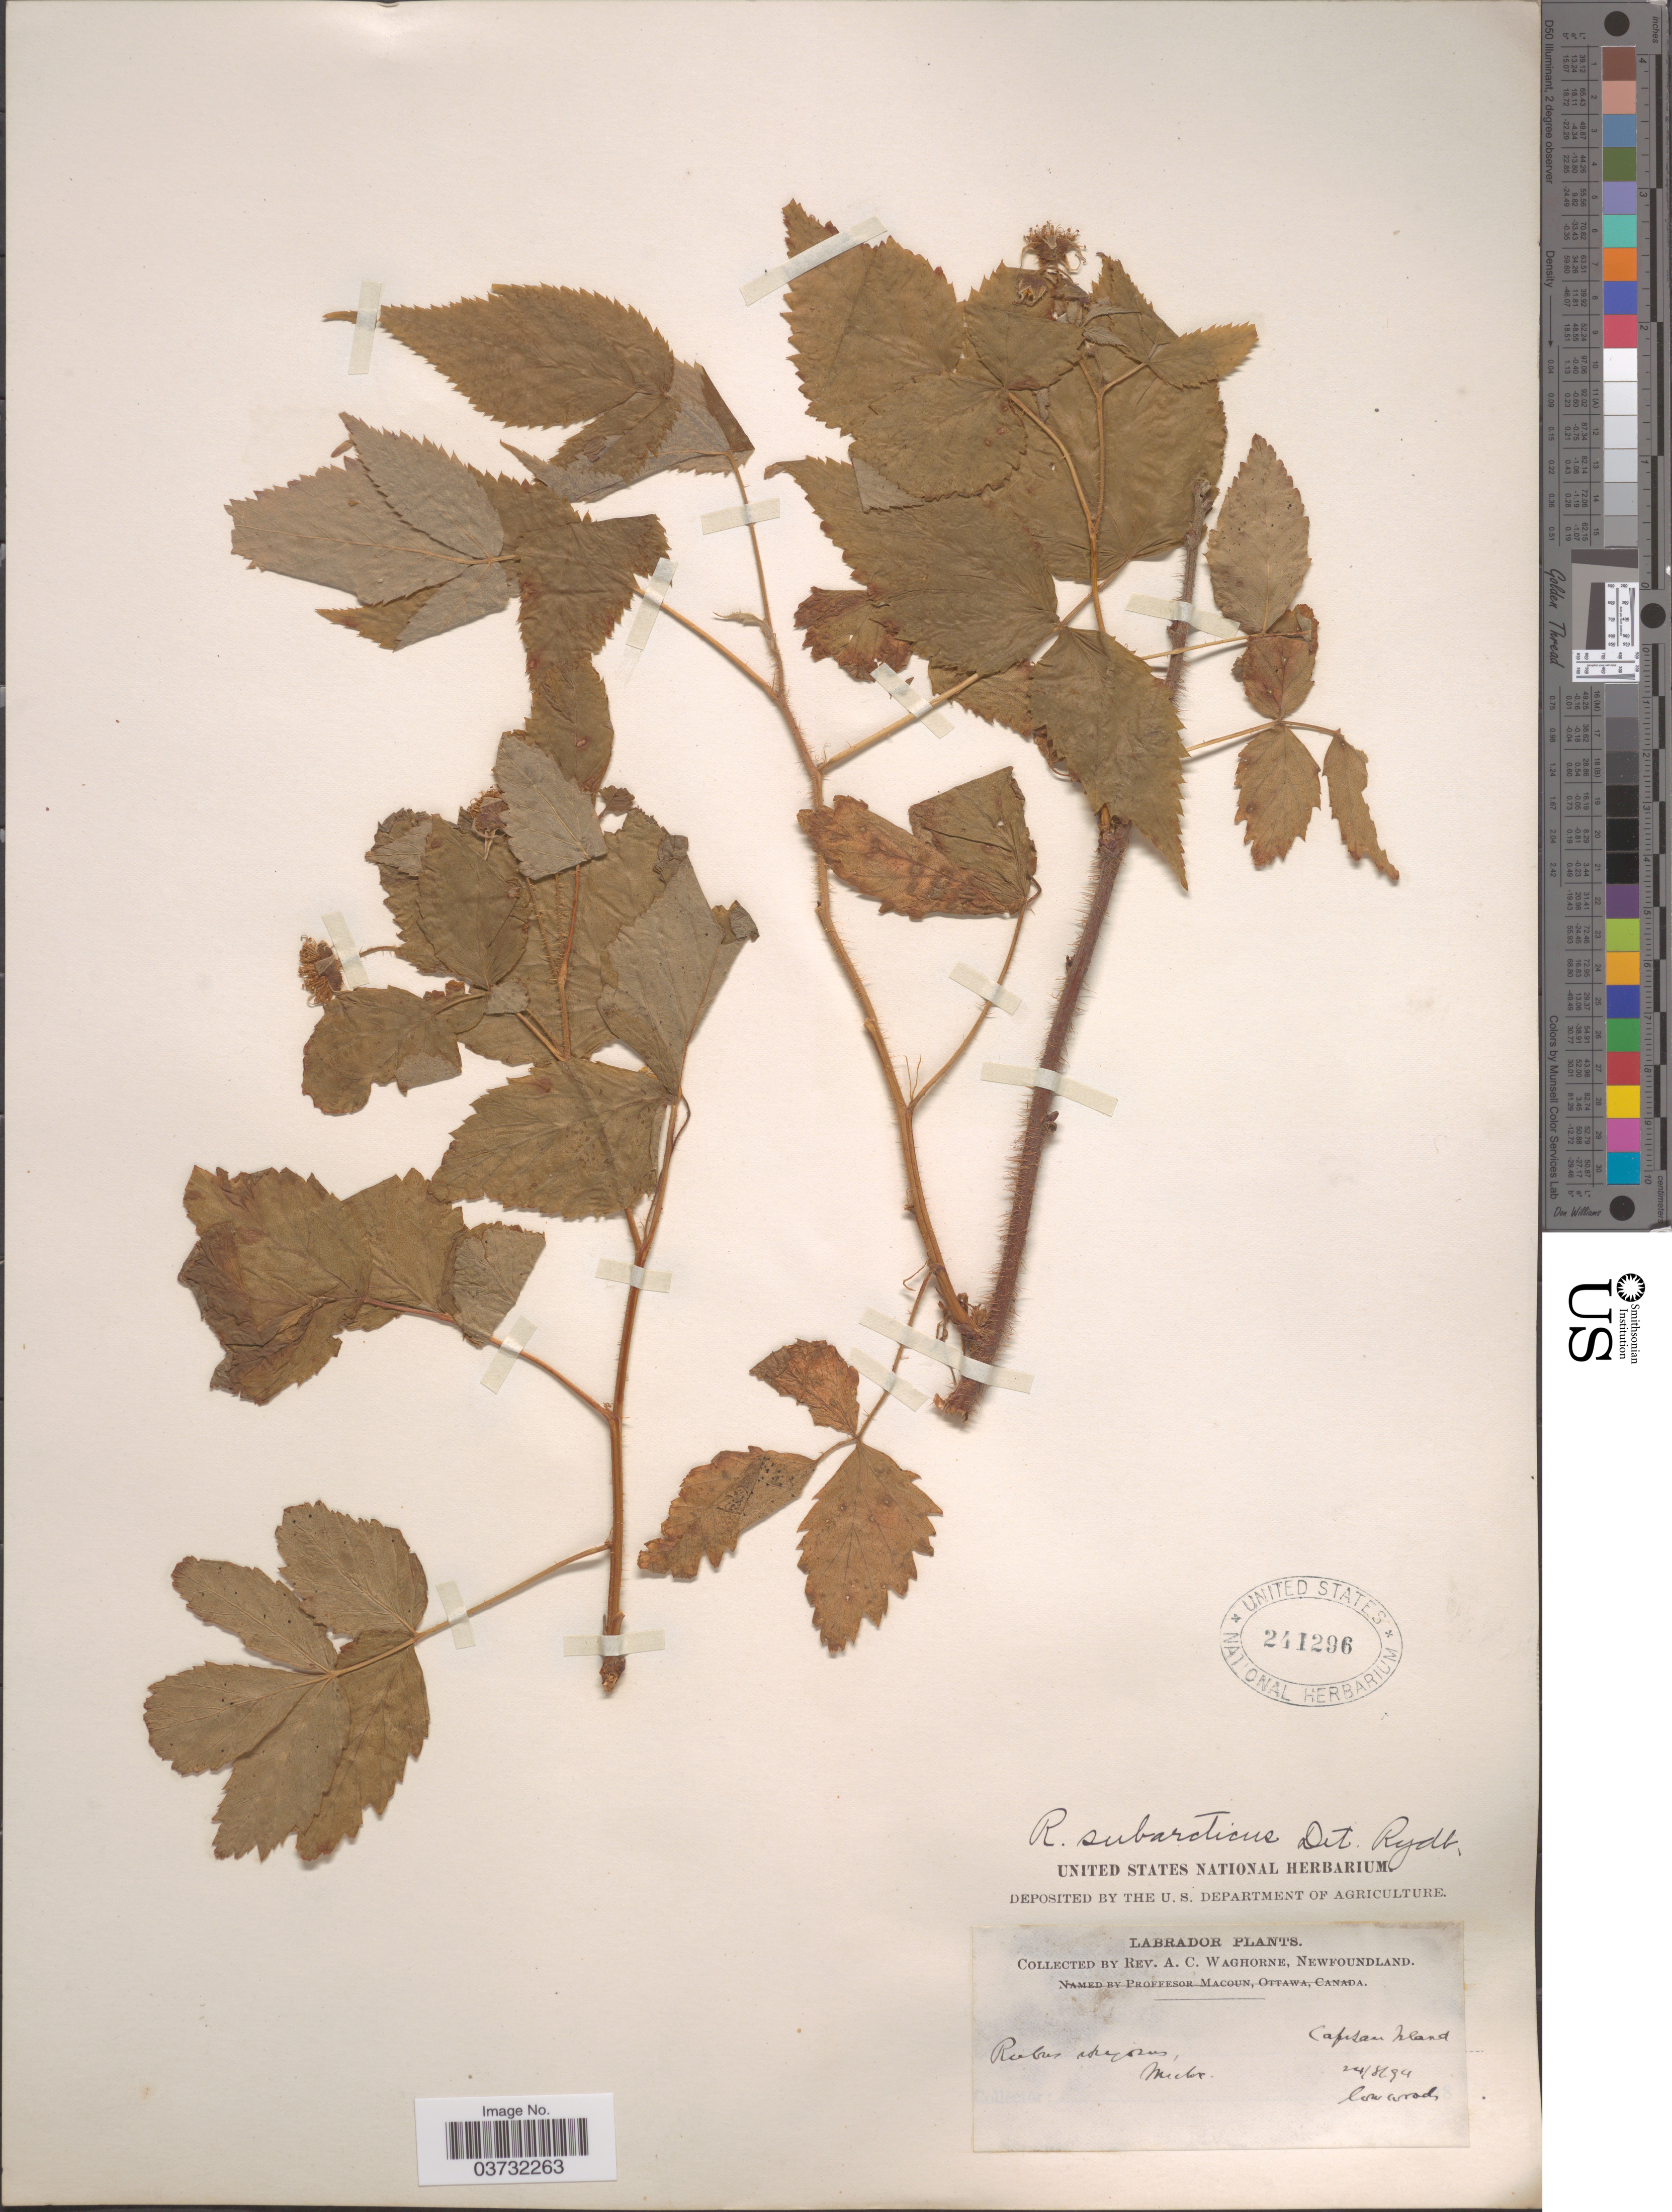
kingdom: Plantae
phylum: Tracheophyta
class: Magnoliopsida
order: Rosales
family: Rosaceae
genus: Rubus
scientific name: Rubus subarcticus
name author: (Greene) Rydb.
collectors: A. Waghorne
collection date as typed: Transcribed d/m/y: 24/8/94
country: Canada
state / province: Newfoundland and Labrador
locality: Labrador. Capstan Island.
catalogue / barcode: US 241296